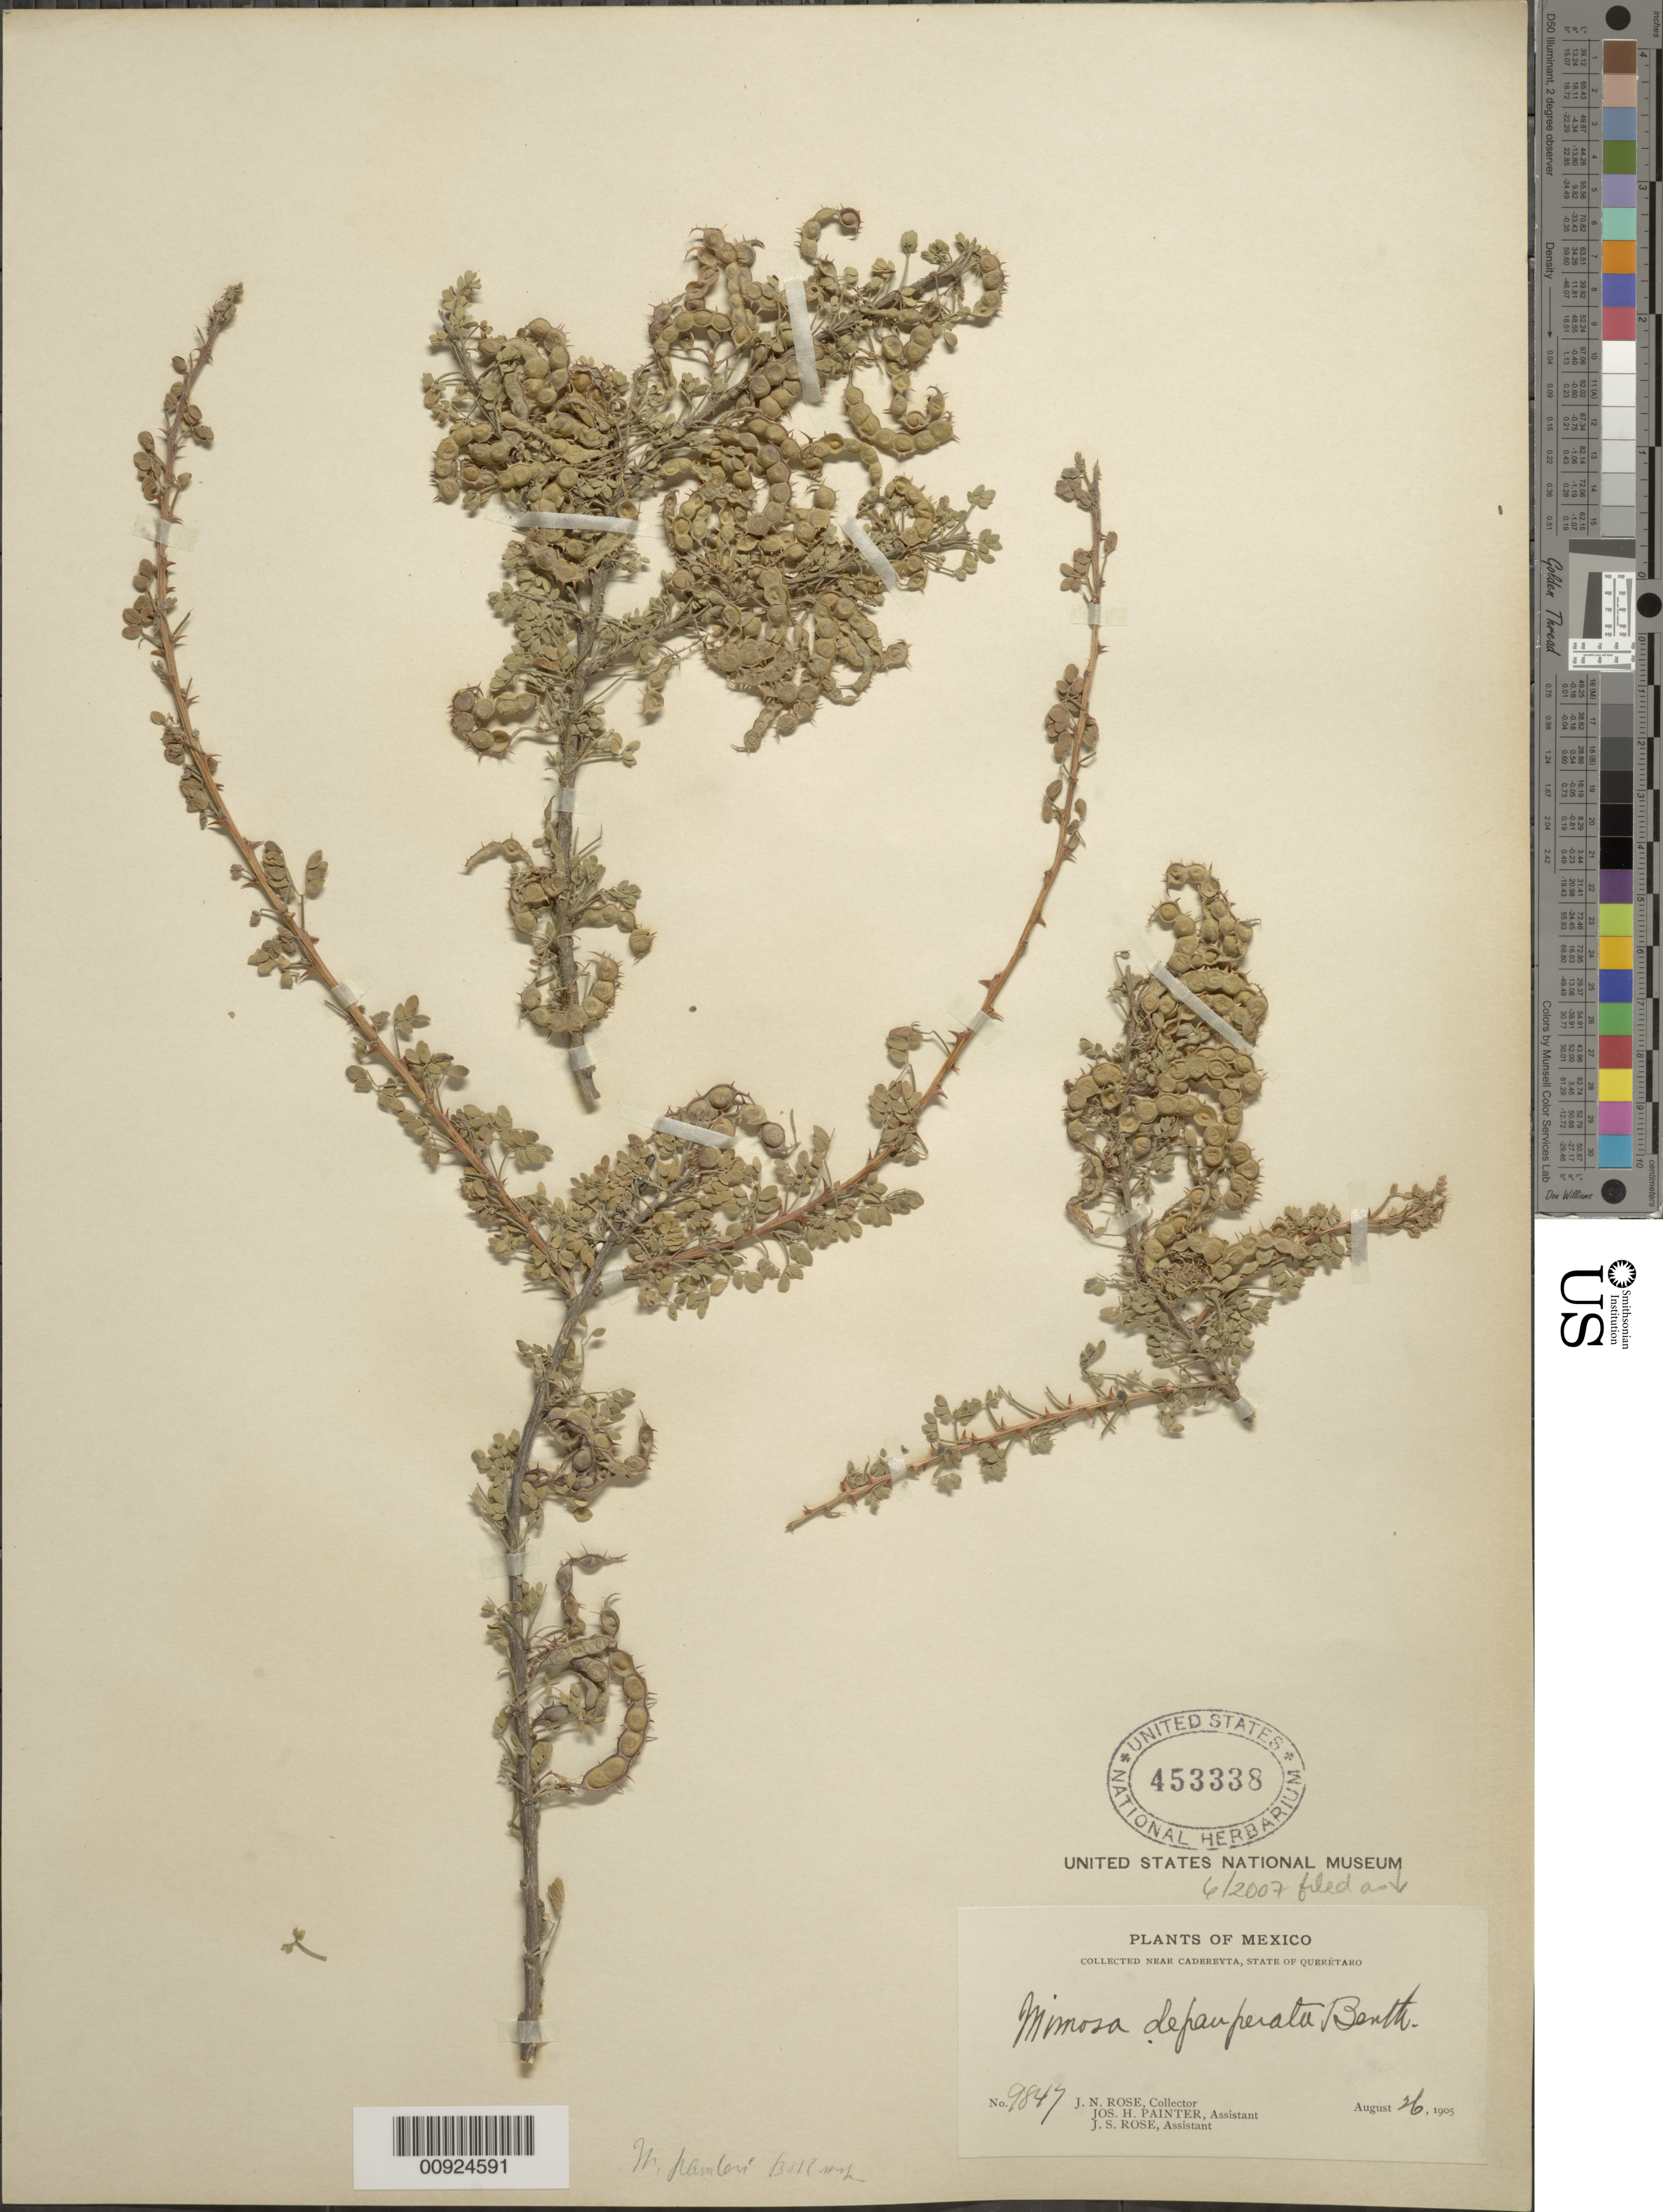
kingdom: Plantae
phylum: Tracheophyta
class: Magnoliopsida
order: Fabales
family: Fabaceae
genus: Mimosa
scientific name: Mimosa depauperata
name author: Benth.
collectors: J. N. Rose, J. H. Painter & J. S. Rose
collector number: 9847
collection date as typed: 26 Aug 1905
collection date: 1905-08-26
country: Mexico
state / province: Querétaro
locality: Near Cadereyta, State of Querétaro.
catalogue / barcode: US 453338